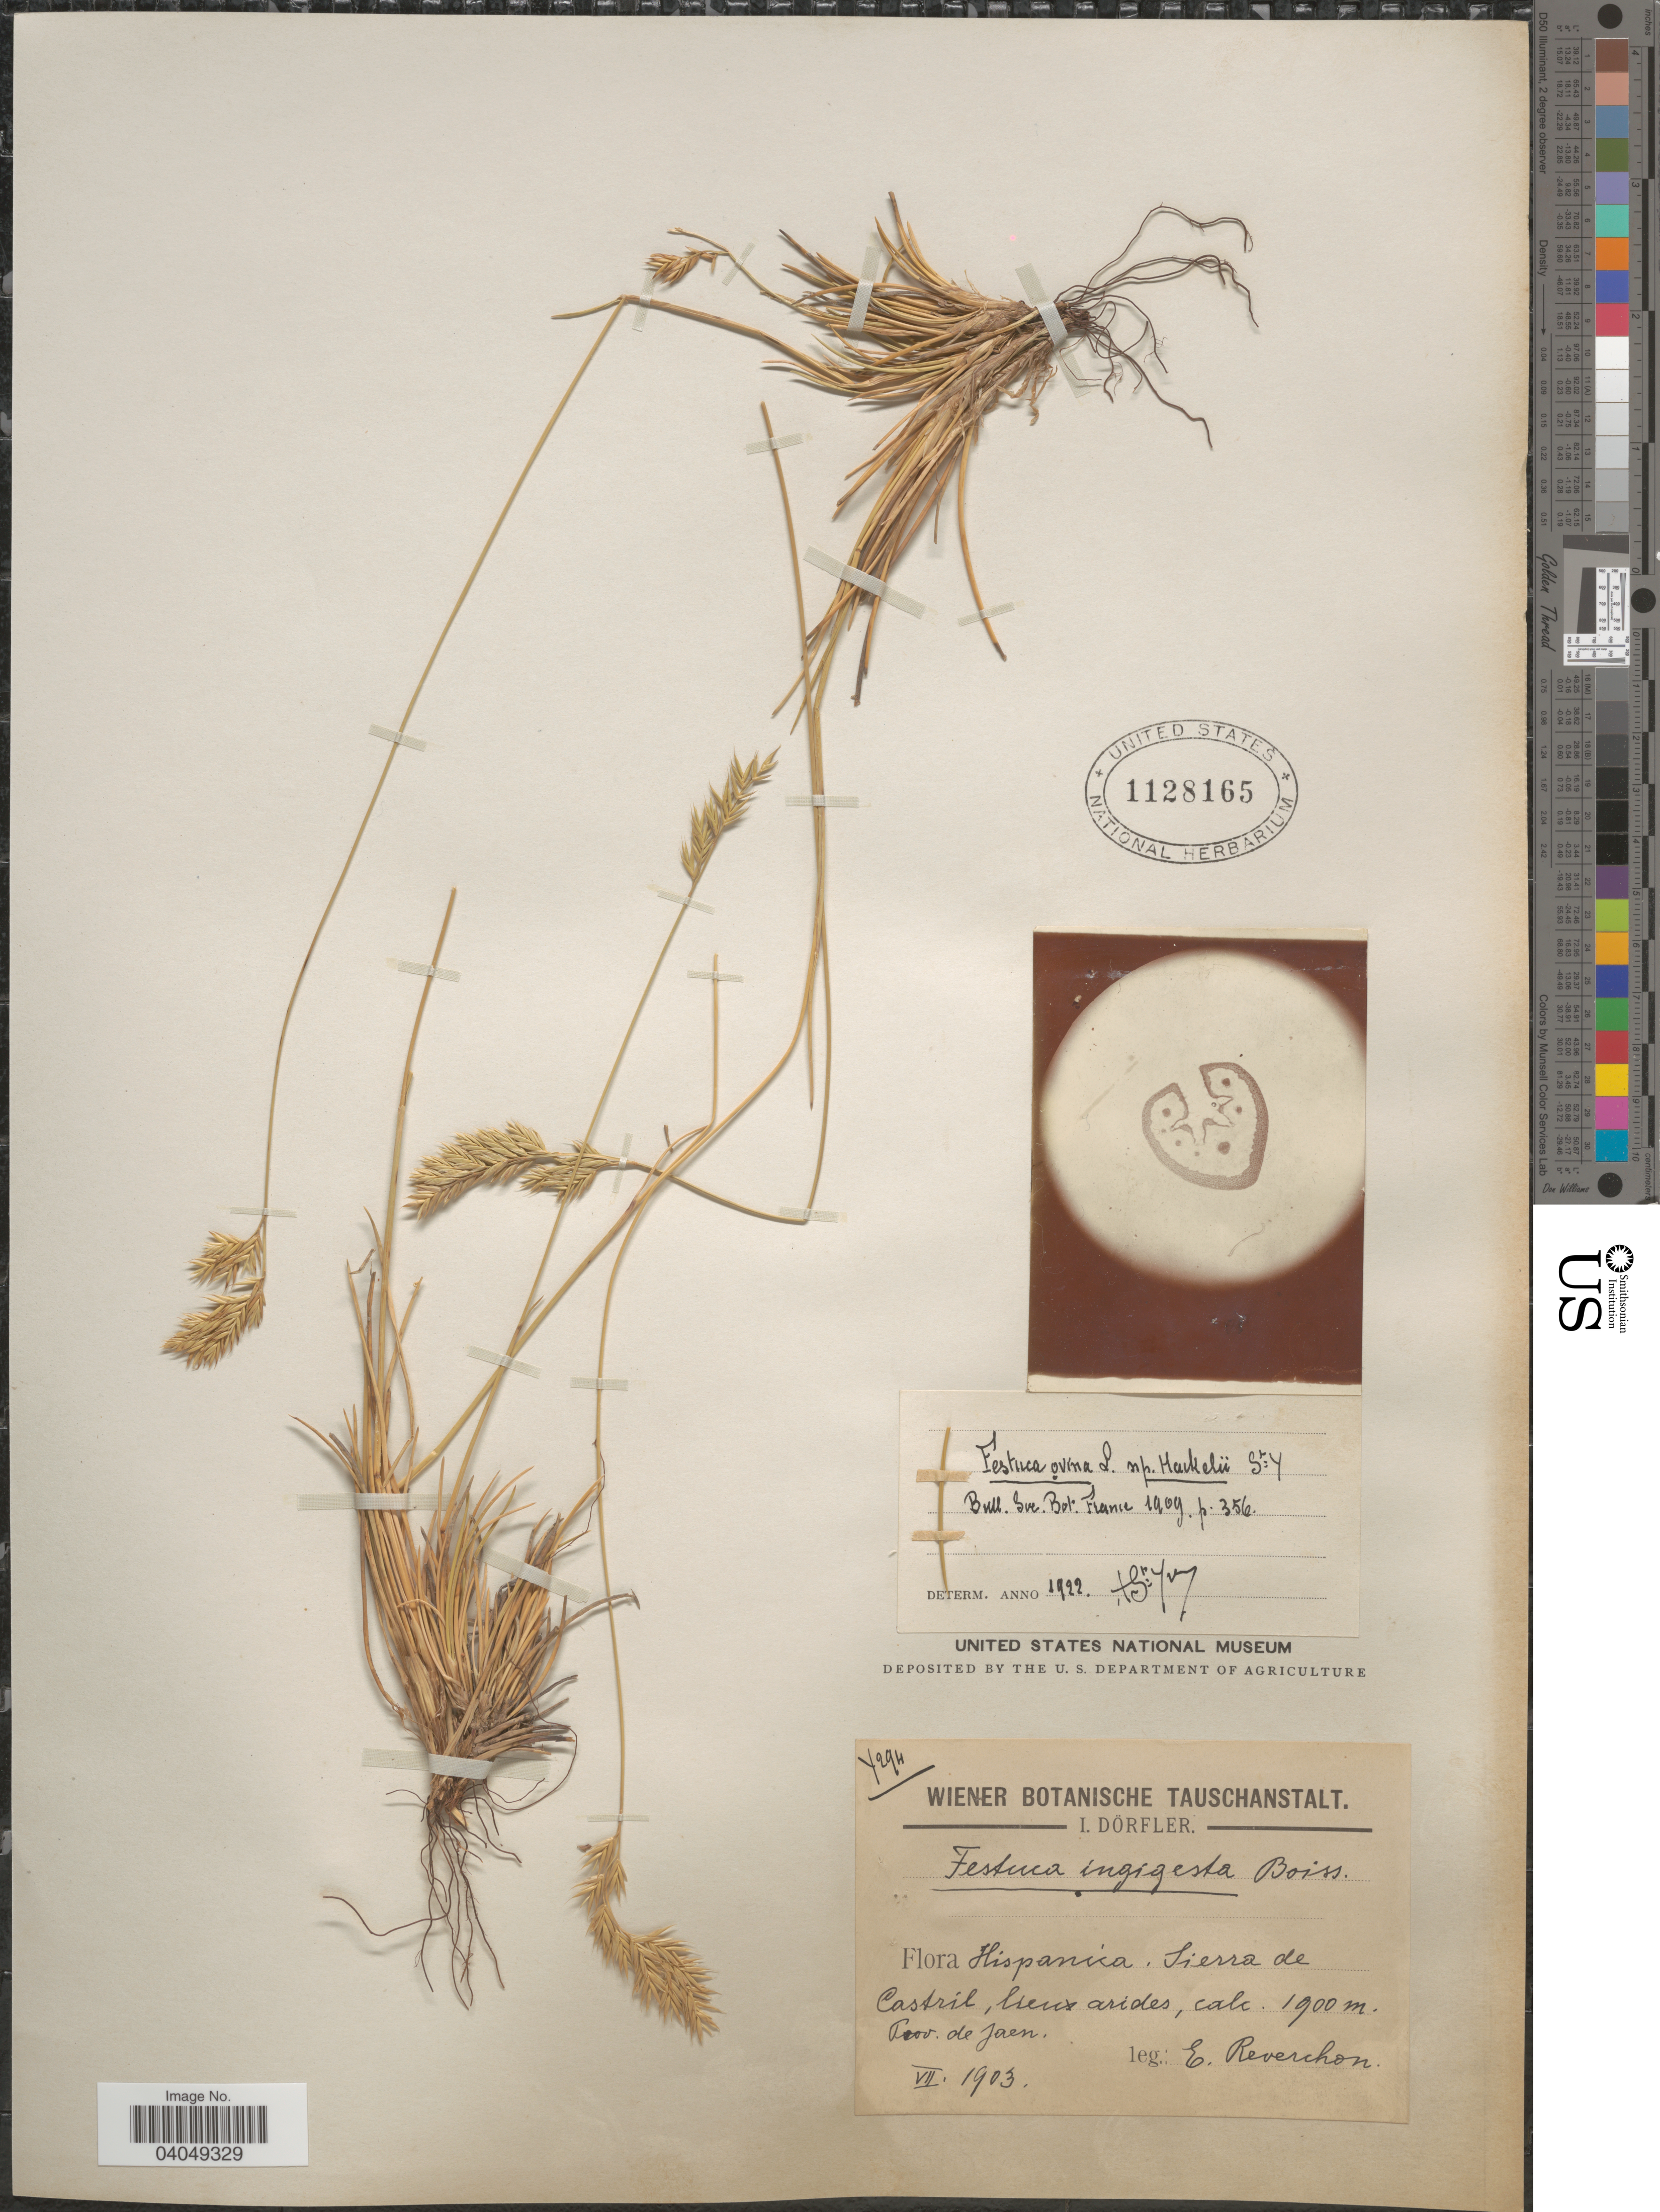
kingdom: Plantae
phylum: Tracheophyta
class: Liliopsida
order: Poales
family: Poaceae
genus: Festuca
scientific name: Festuca indigesta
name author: Boiss.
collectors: E. Reverchon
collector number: Y294*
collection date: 1903-07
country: Spain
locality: Hispanica. Sierra de Castril, lieux arides, Prov. de Jaen.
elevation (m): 1900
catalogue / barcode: US 1128165